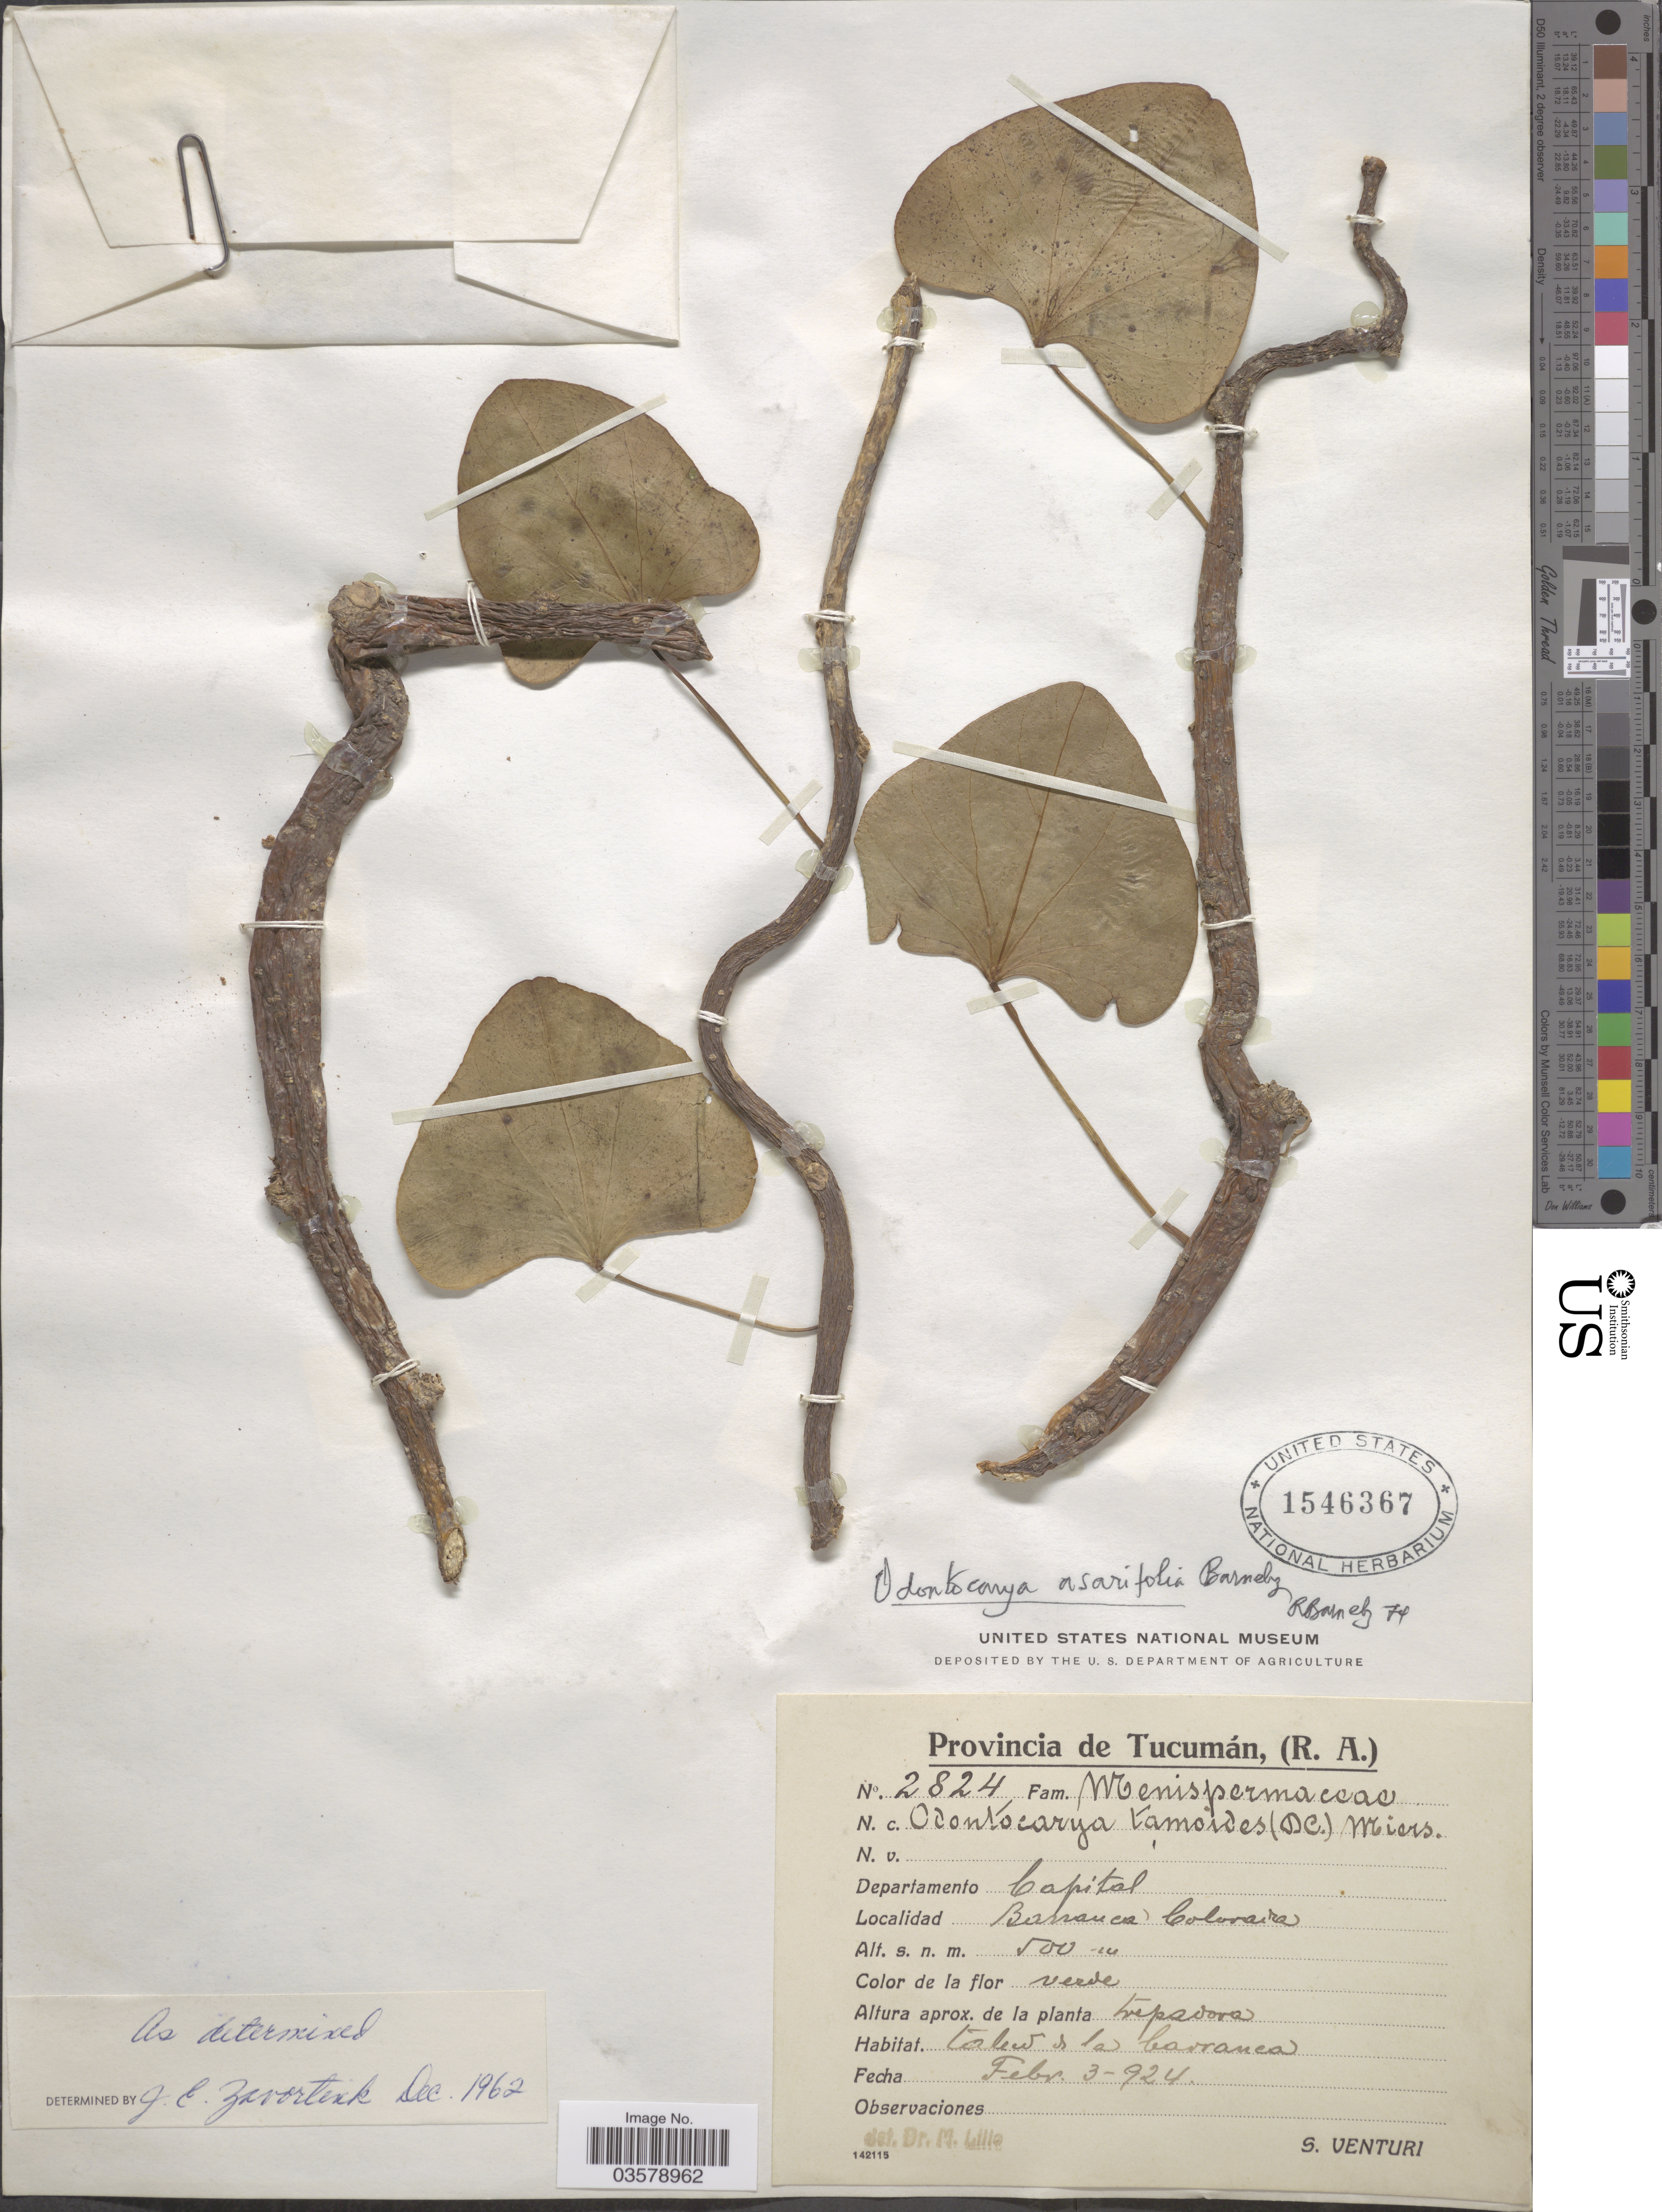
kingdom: Plantae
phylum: Tracheophyta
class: Magnoliopsida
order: Ranunculales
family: Menispermaceae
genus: Odontocarya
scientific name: Odontocarya asarifolia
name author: Barneby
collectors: S. Venturi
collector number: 2824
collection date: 1924-02-03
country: Argentina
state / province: Tucuman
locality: Departamento Capital. Barranca Colorada.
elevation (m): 500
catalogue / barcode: US 1546367